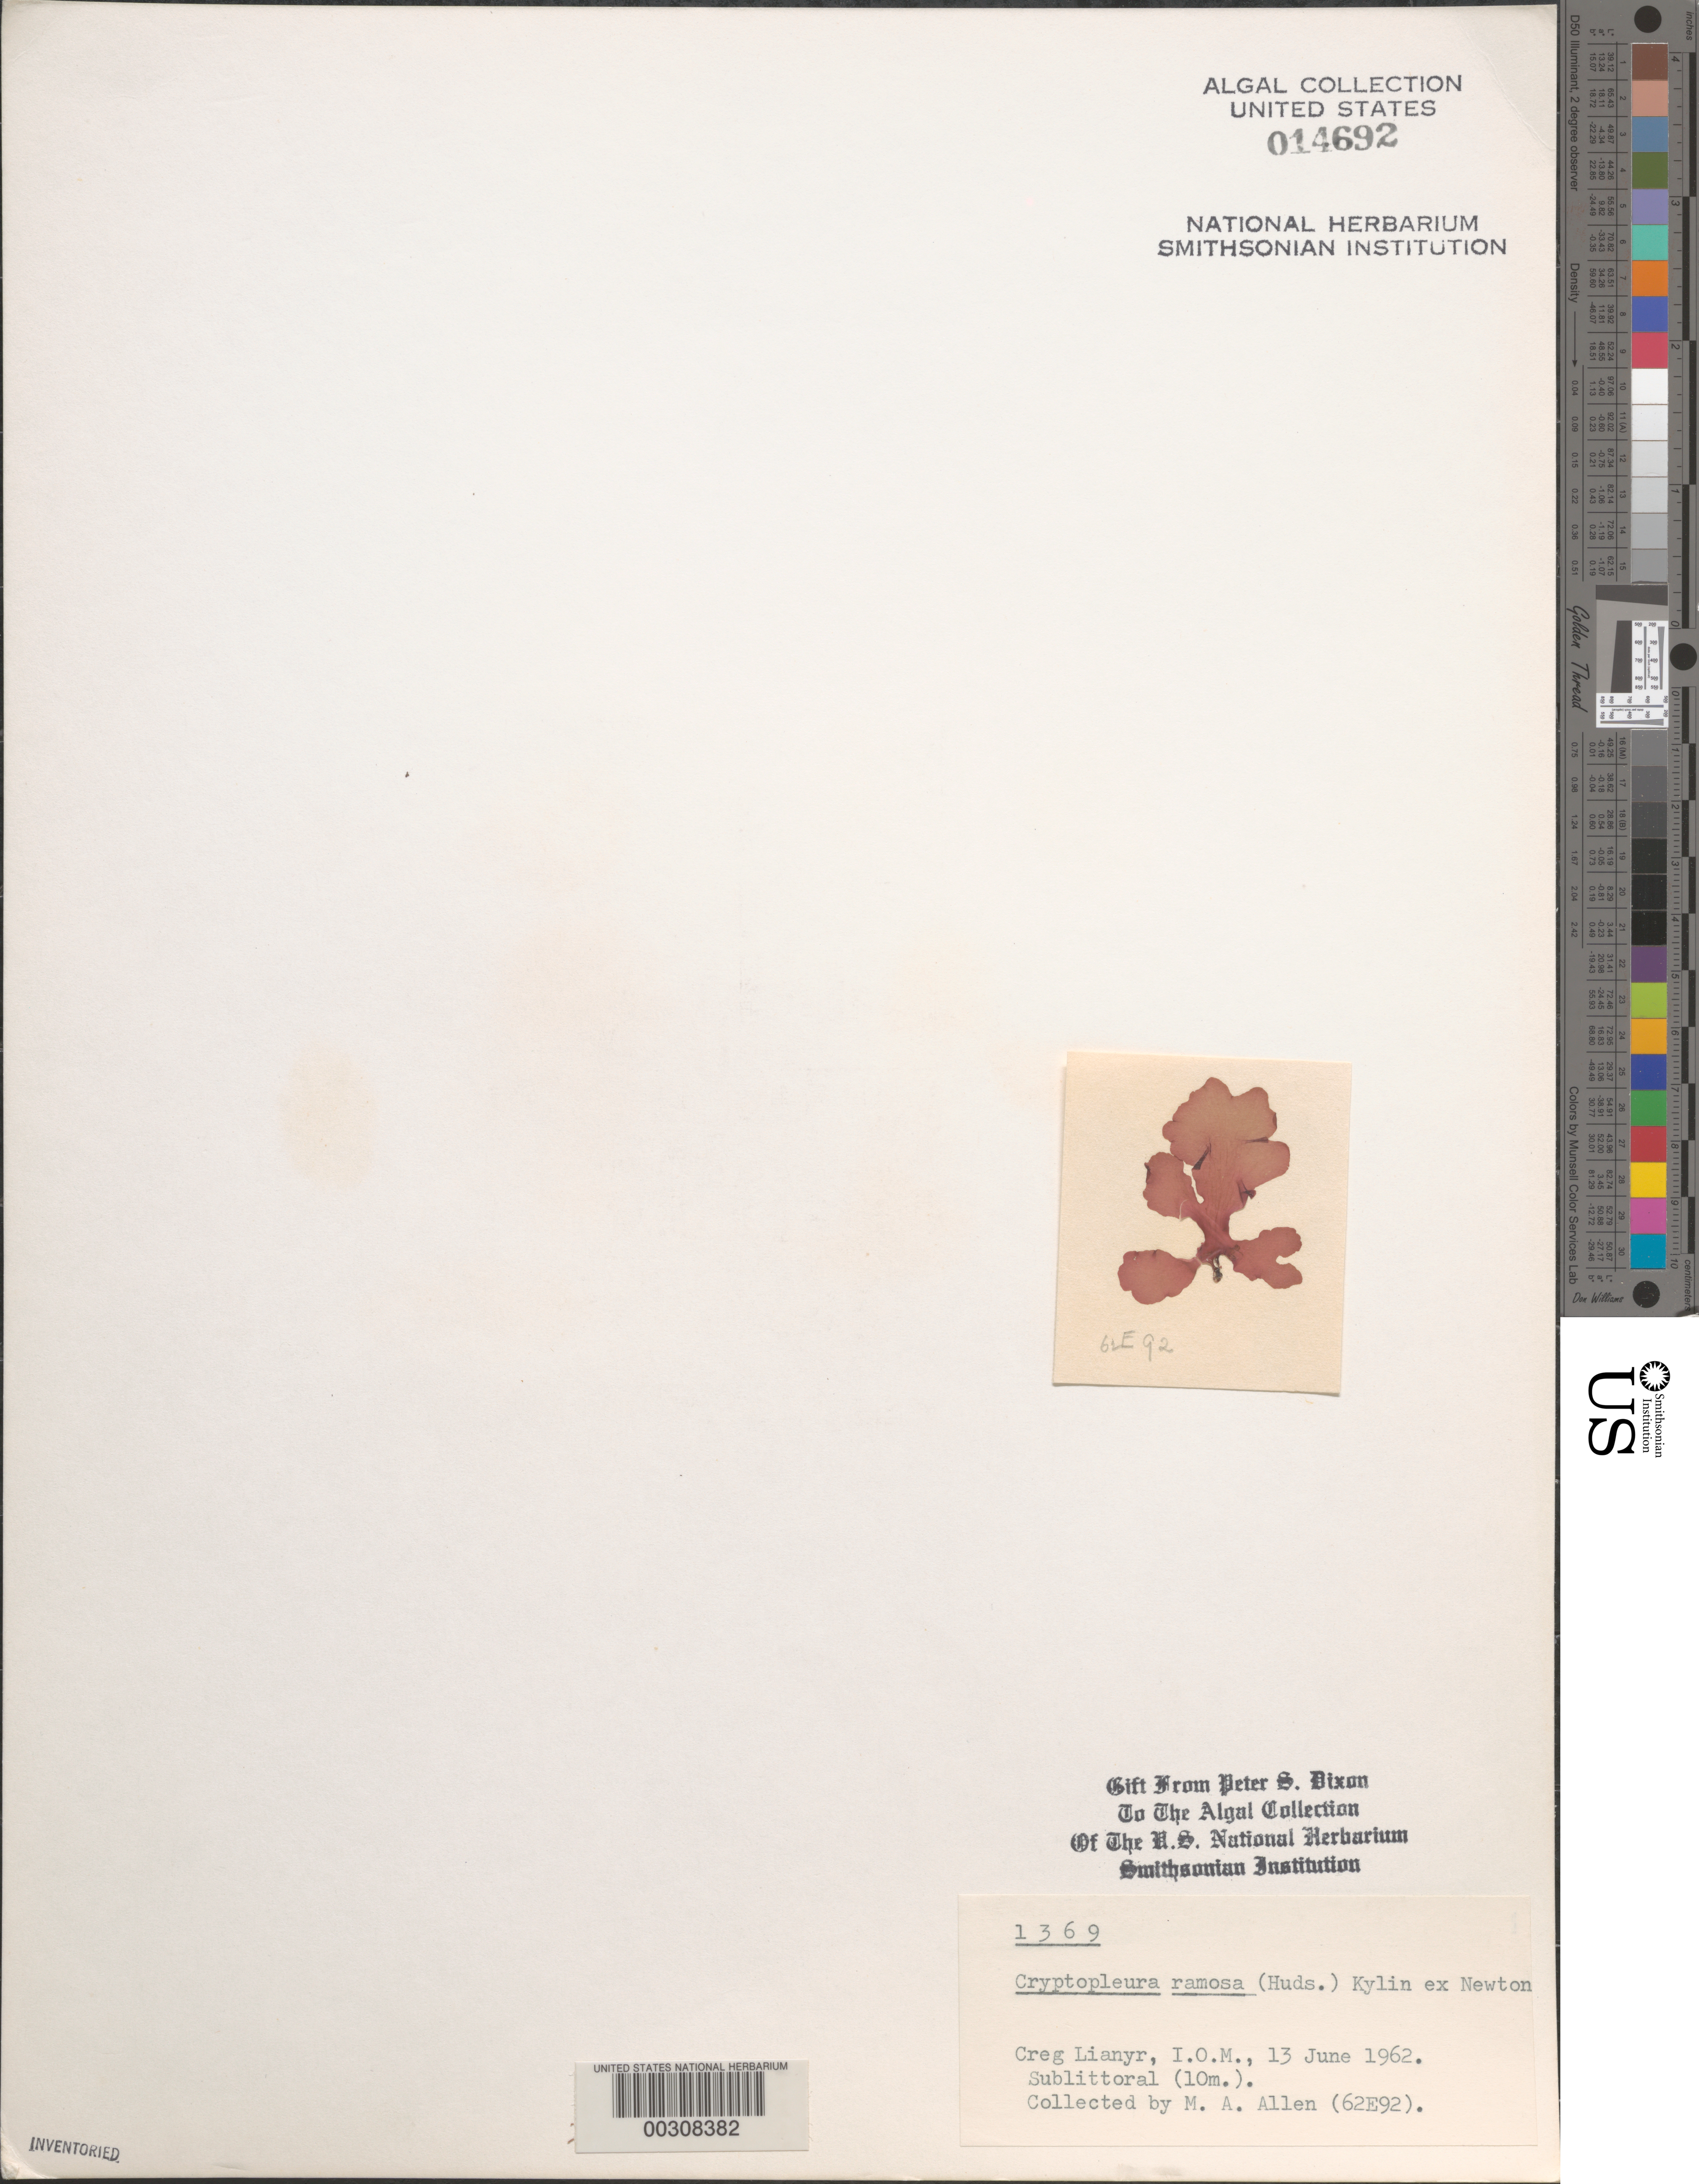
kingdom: Plantae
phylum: Rhodophyta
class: Florideophyceae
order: Ceramiales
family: Delesseriaceae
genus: Cryptopleura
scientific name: Cryptopleura ramosa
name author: (Huds.) L.M. Newton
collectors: M. A. Allen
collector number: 62E92 & PSD 1369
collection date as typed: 13 Jun 1962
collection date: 1962-06-13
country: United Kingdom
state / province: England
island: Isle of Man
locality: Creg Lianyr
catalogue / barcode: US 14692